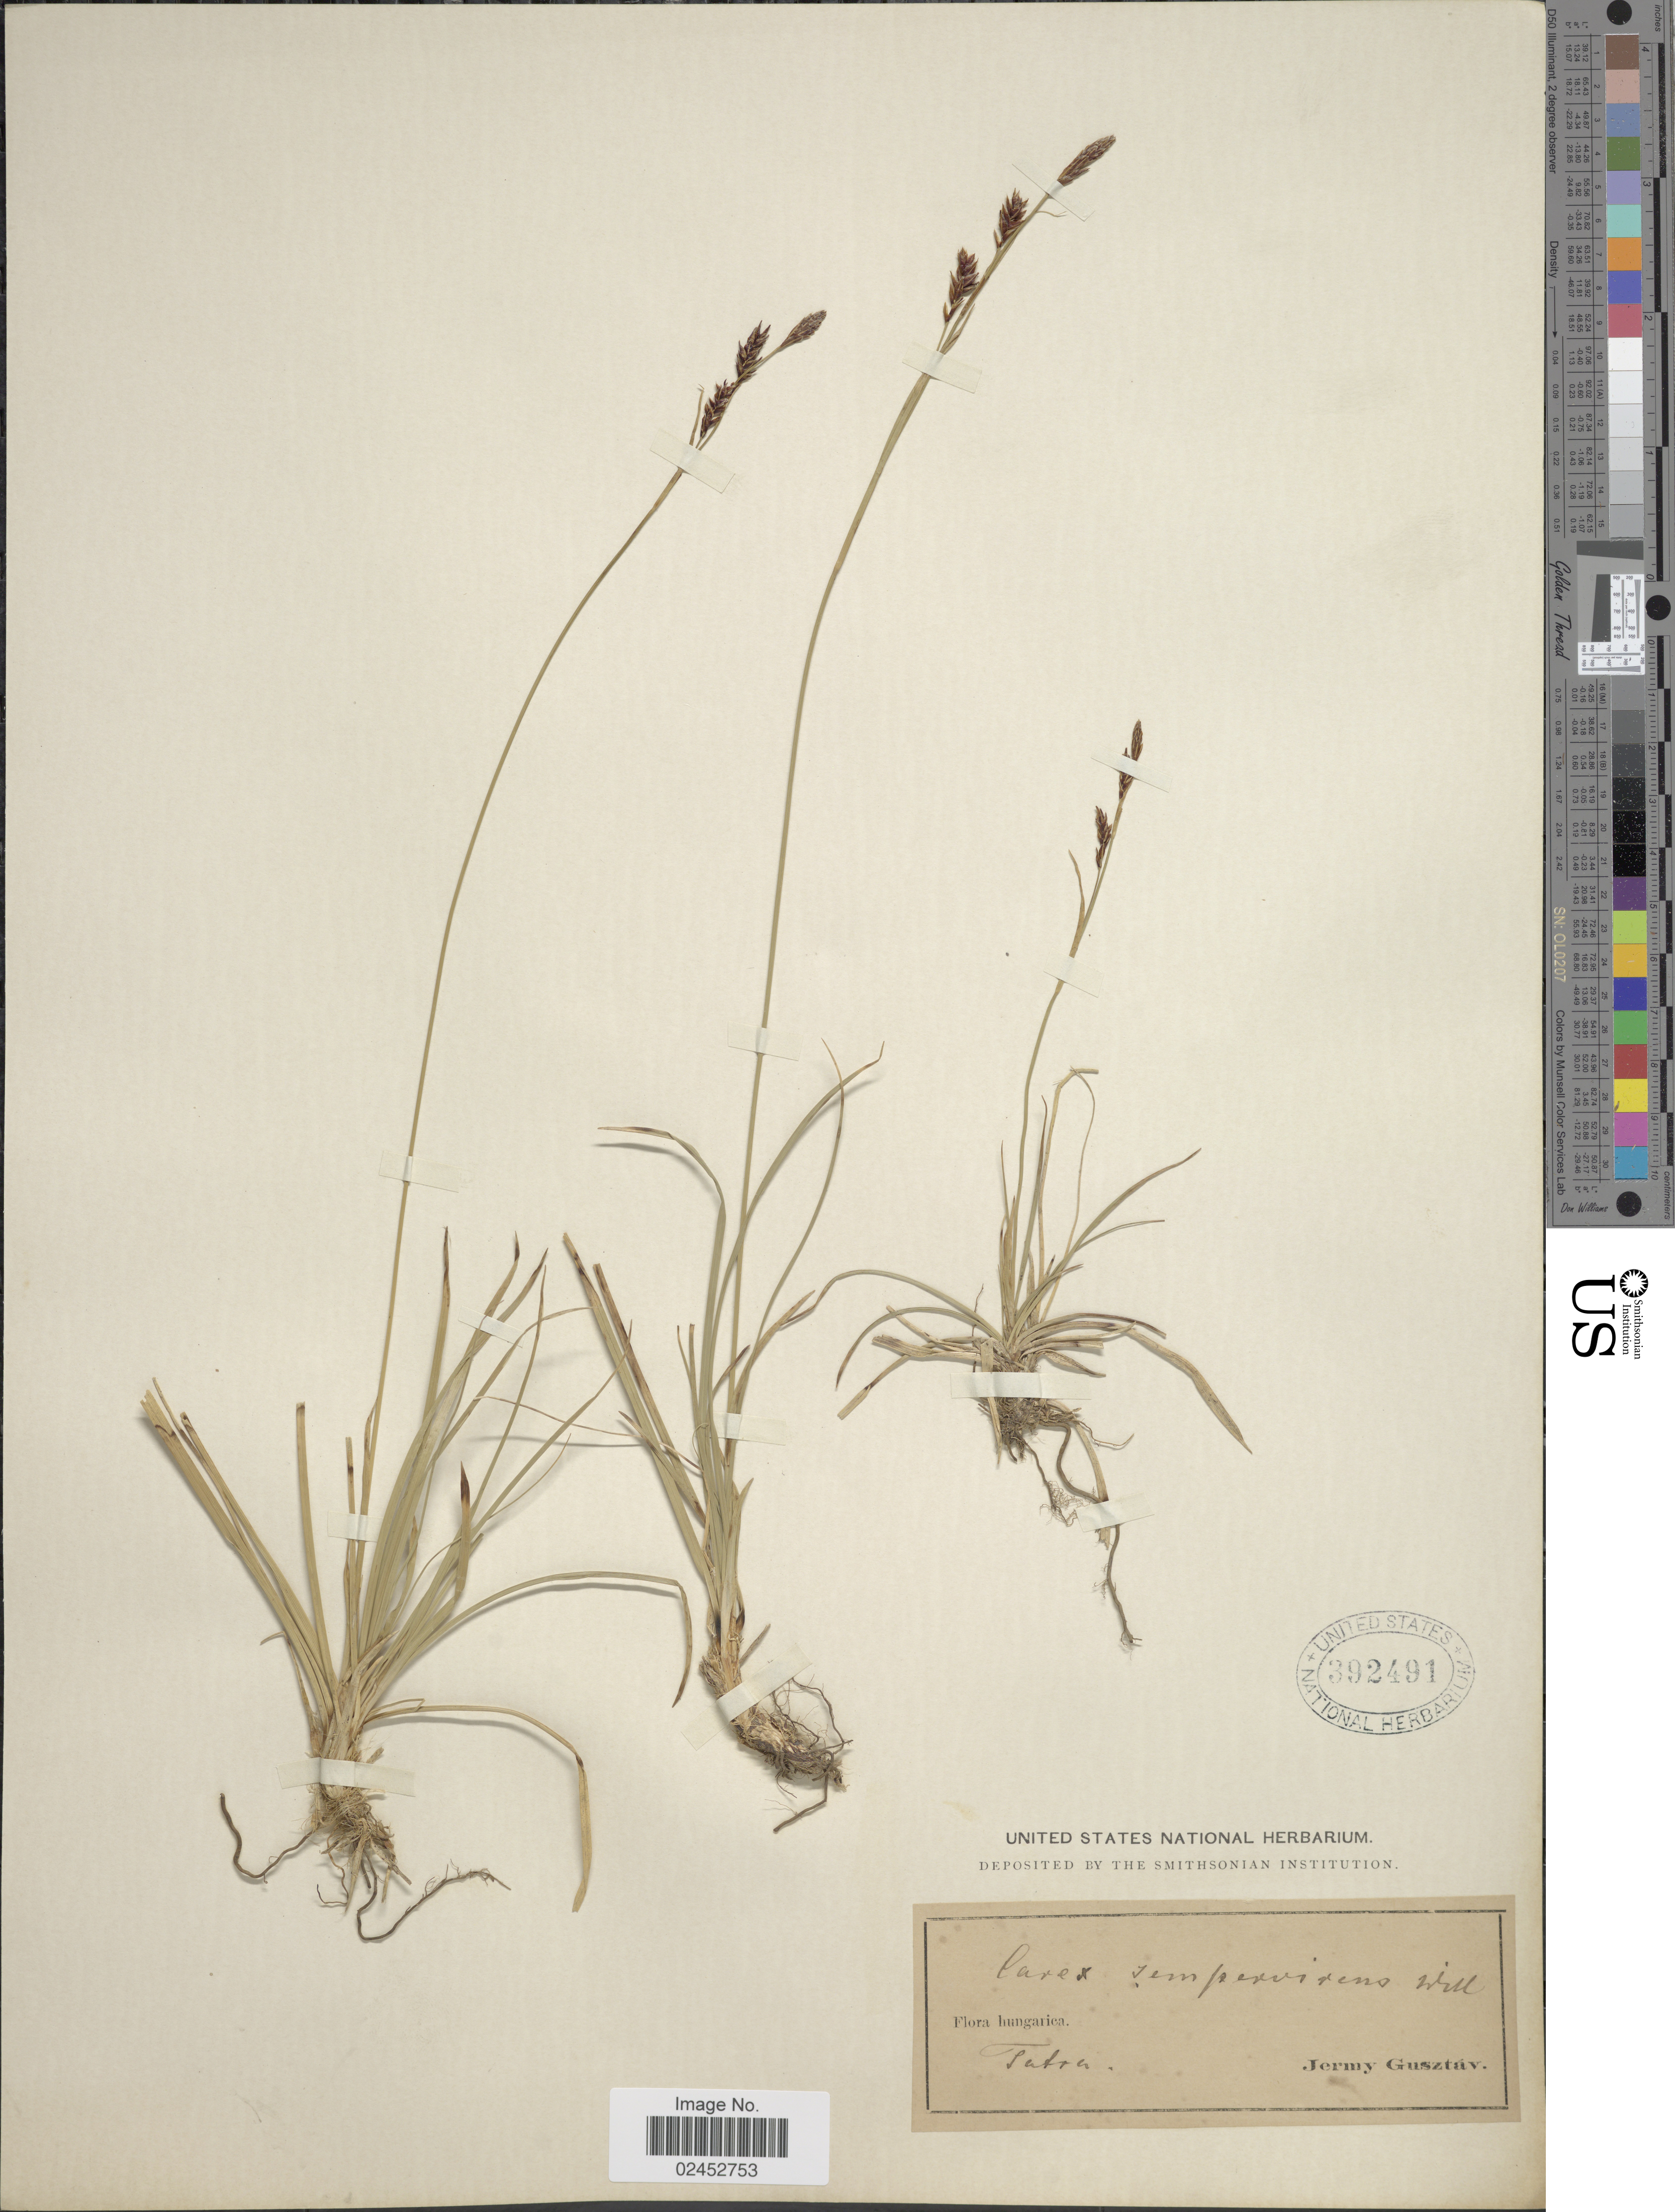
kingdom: Plantae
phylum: Tracheophyta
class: Liliopsida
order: Poales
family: Cyperaceae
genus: Carex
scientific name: Carex sempervirens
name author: Vill.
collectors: J. Gusztav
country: Hungary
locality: Hungarica, Tatra.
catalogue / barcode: US 392491